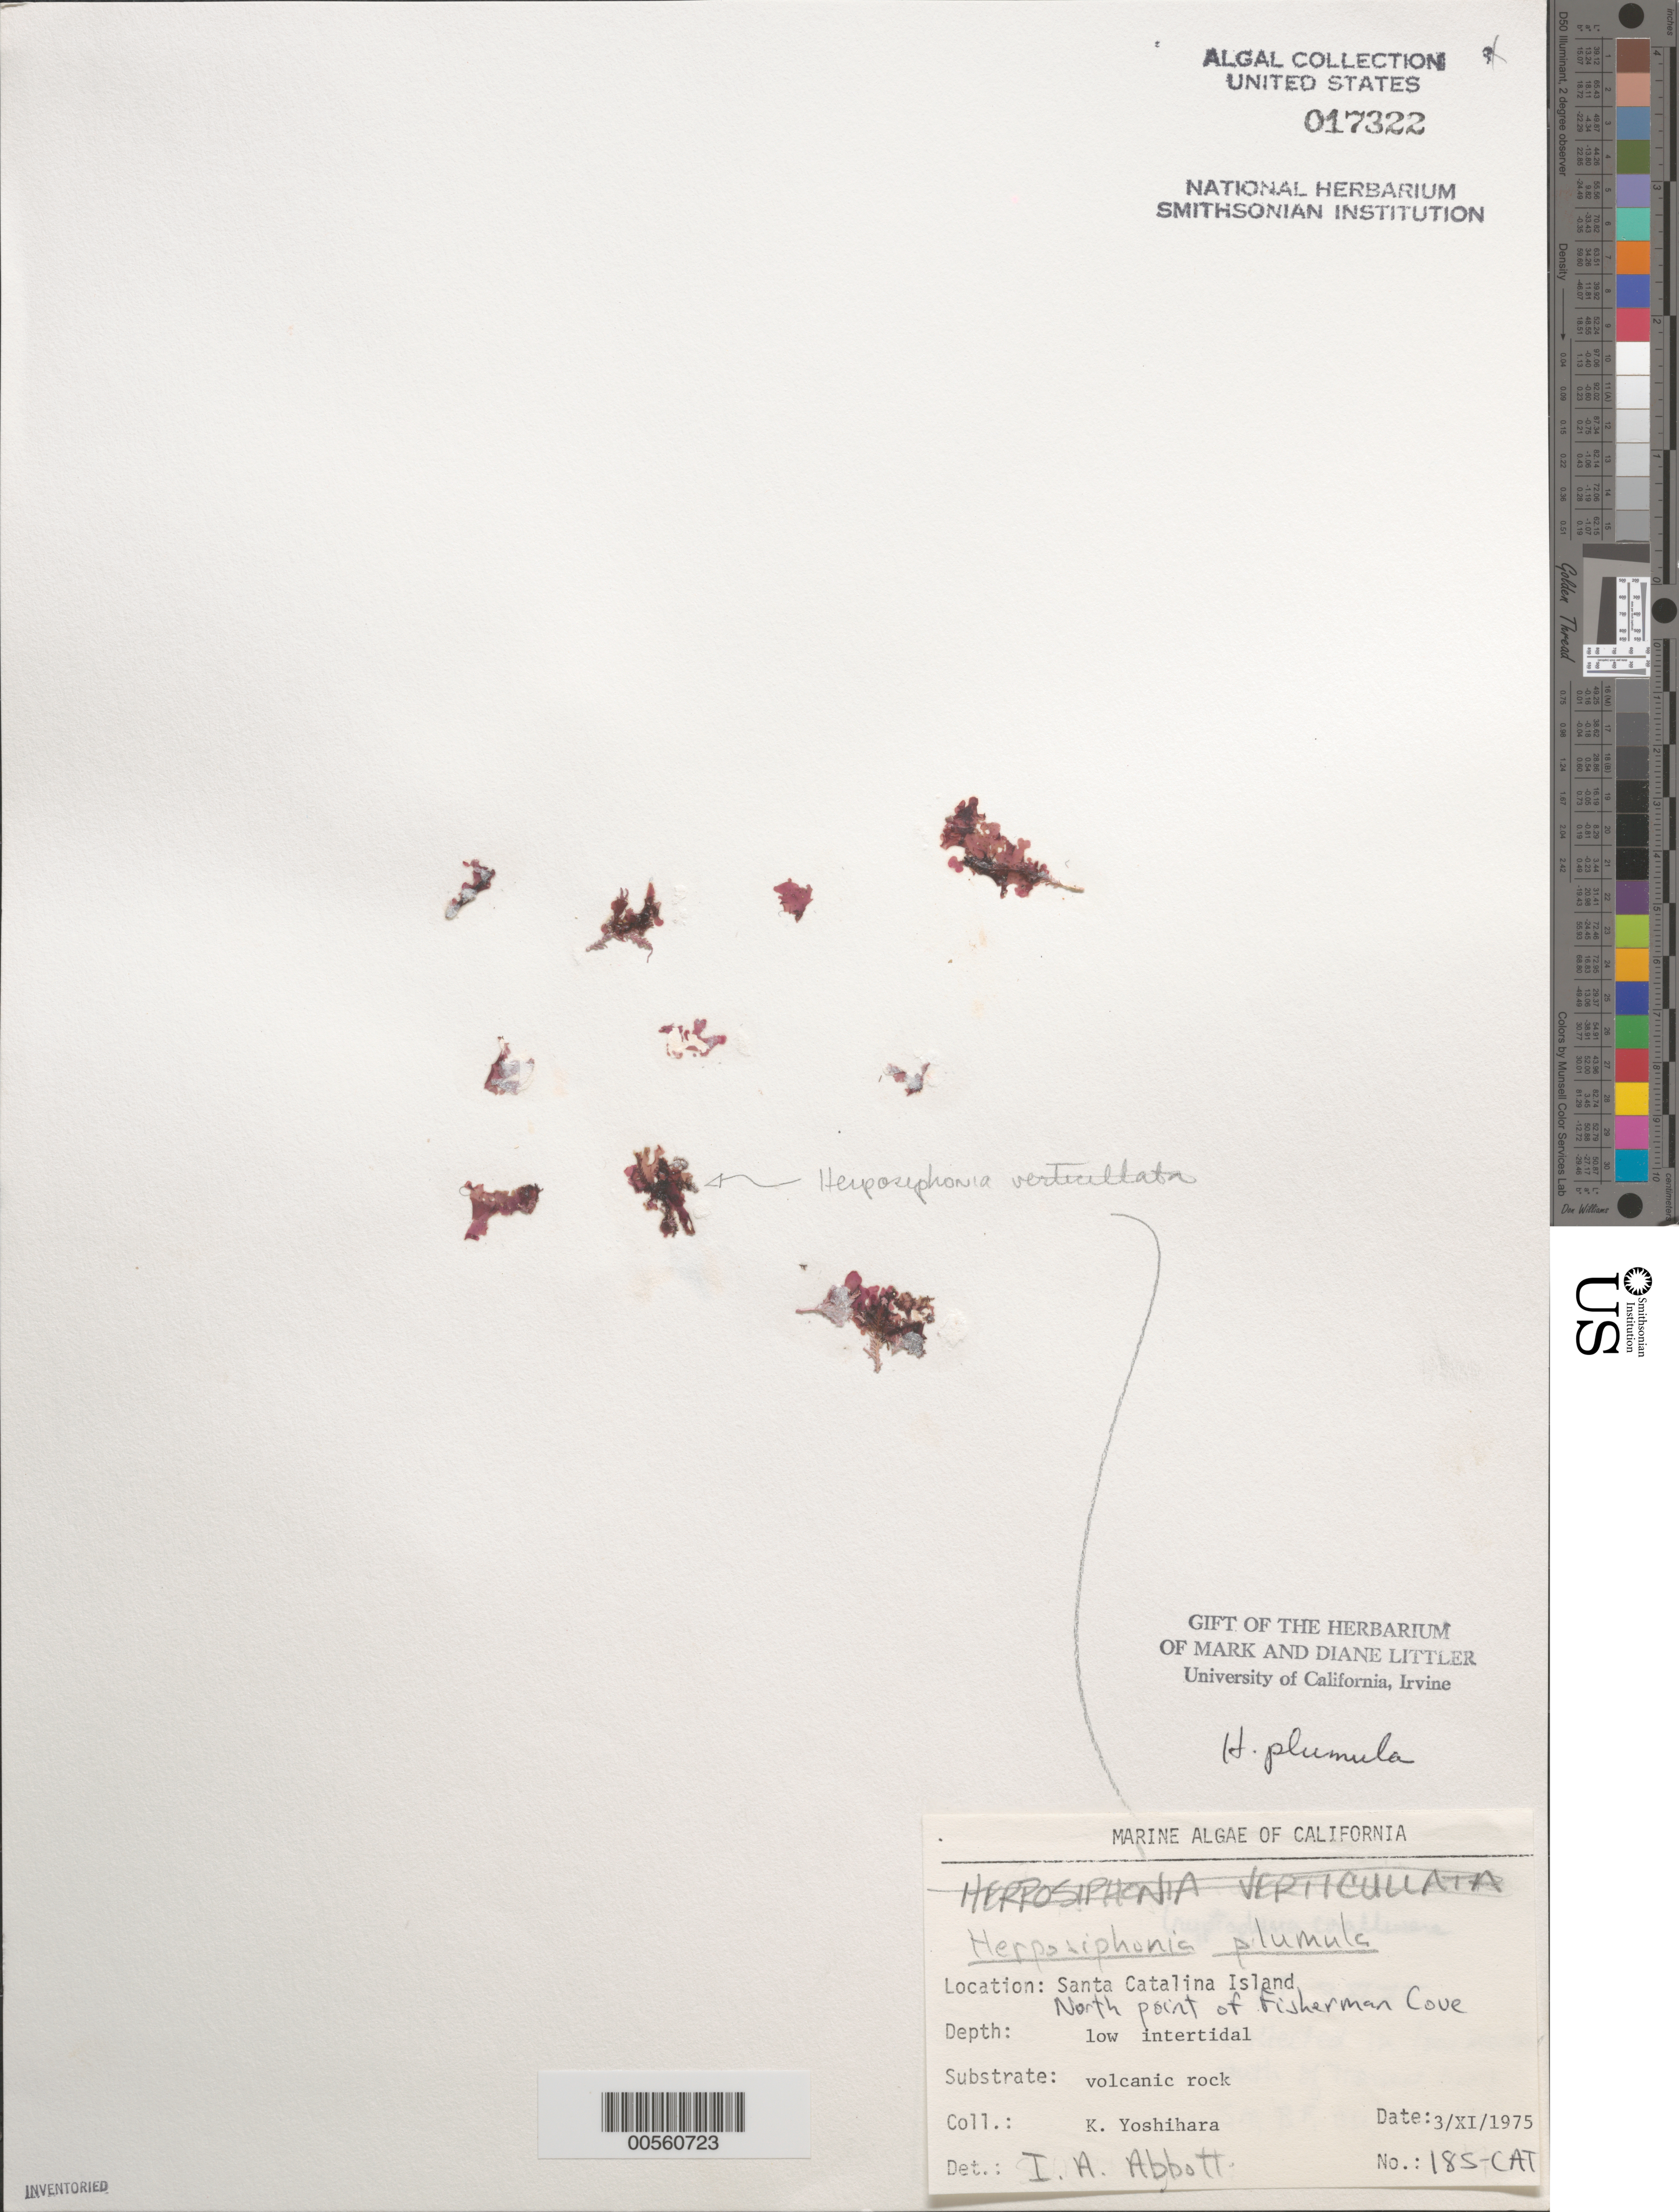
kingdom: Plantae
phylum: Rhodophyta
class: Florideophyceae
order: Ceramiales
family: Rhodomelaceae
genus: Herposiphonia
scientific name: Herposiphonia plumula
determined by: Abbott, Isabella A.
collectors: K. Yoshihara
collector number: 185-cat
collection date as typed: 03 Nov 1975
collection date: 1975-11-03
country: United States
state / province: California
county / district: Los Angeles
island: Santa Catalina Island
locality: Fishermen Cove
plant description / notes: BLM-SOCALBIGHT Rocky Intertidal Survey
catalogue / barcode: US 17322